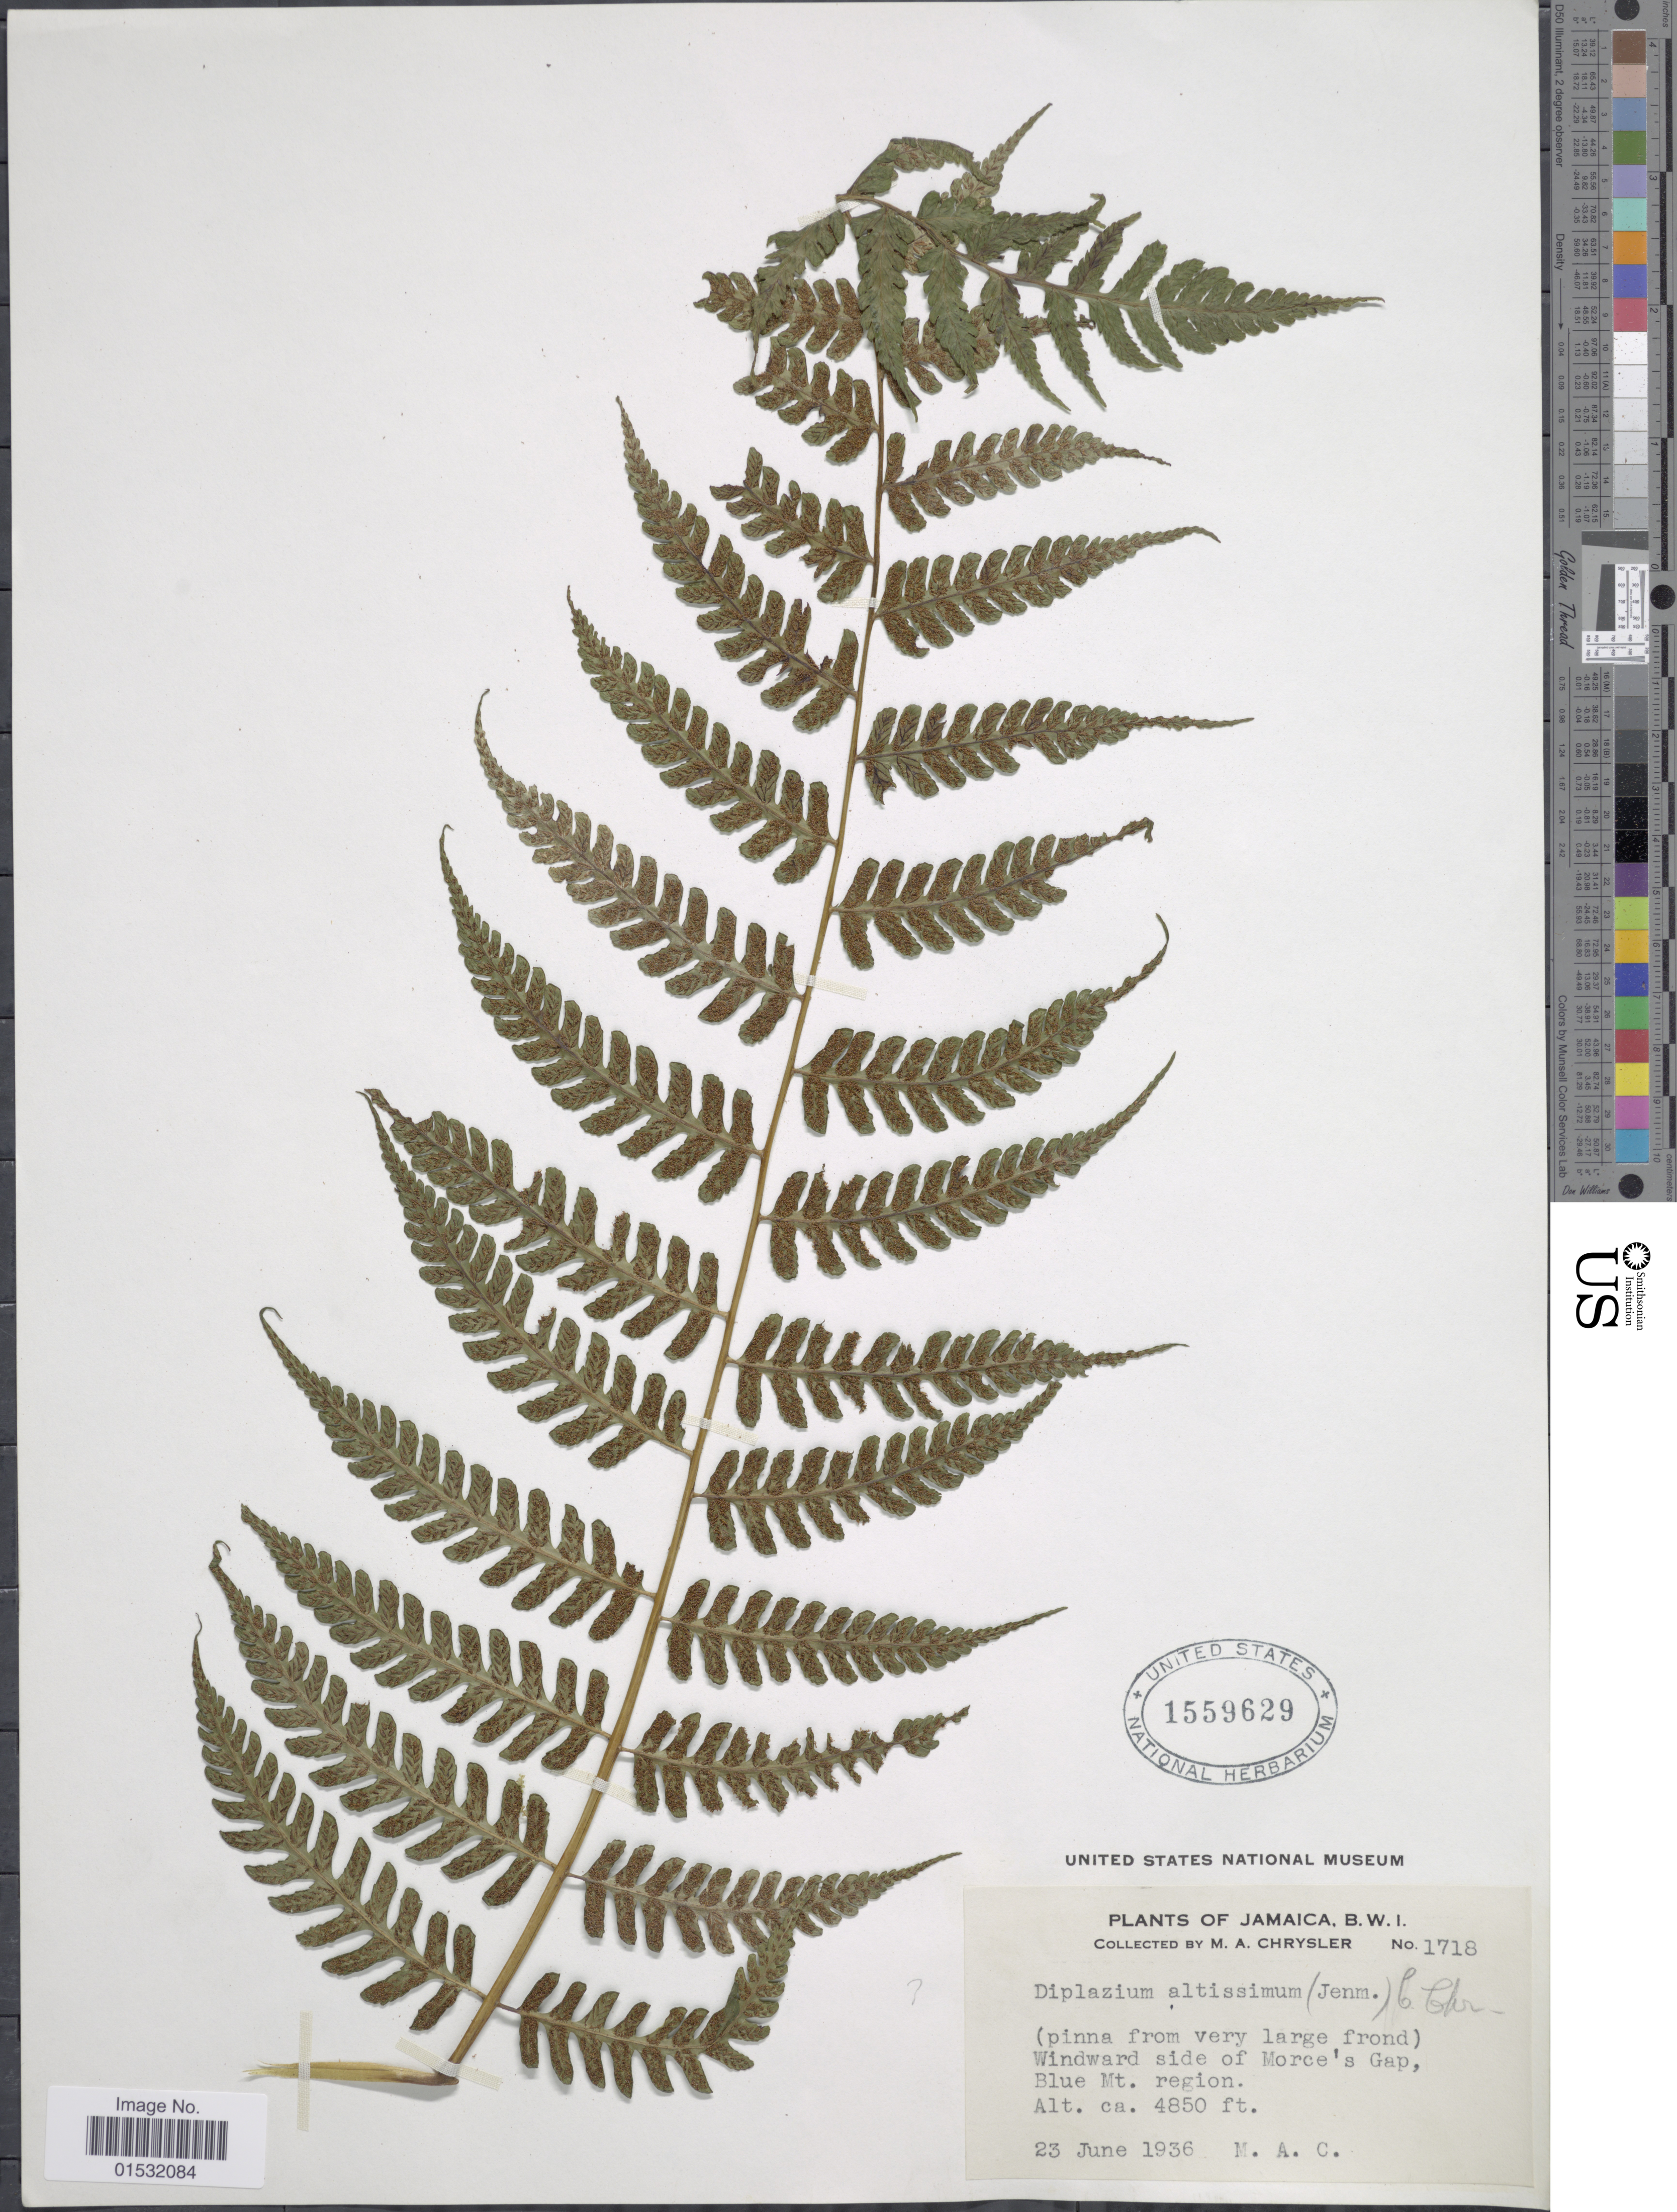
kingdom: Plantae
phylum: Tracheophyta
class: Polypodiopsida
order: Polypodiales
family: Athyriaceae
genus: Diplazium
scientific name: Diplazium altissimum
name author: (Jenman) C. Chr.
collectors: M. A. Chrysler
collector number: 1718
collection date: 1936-06-23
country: Jamaica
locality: B.W.I. Windward side of Morce's Gap, Blue Mt. region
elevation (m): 1478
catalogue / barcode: US 1559629